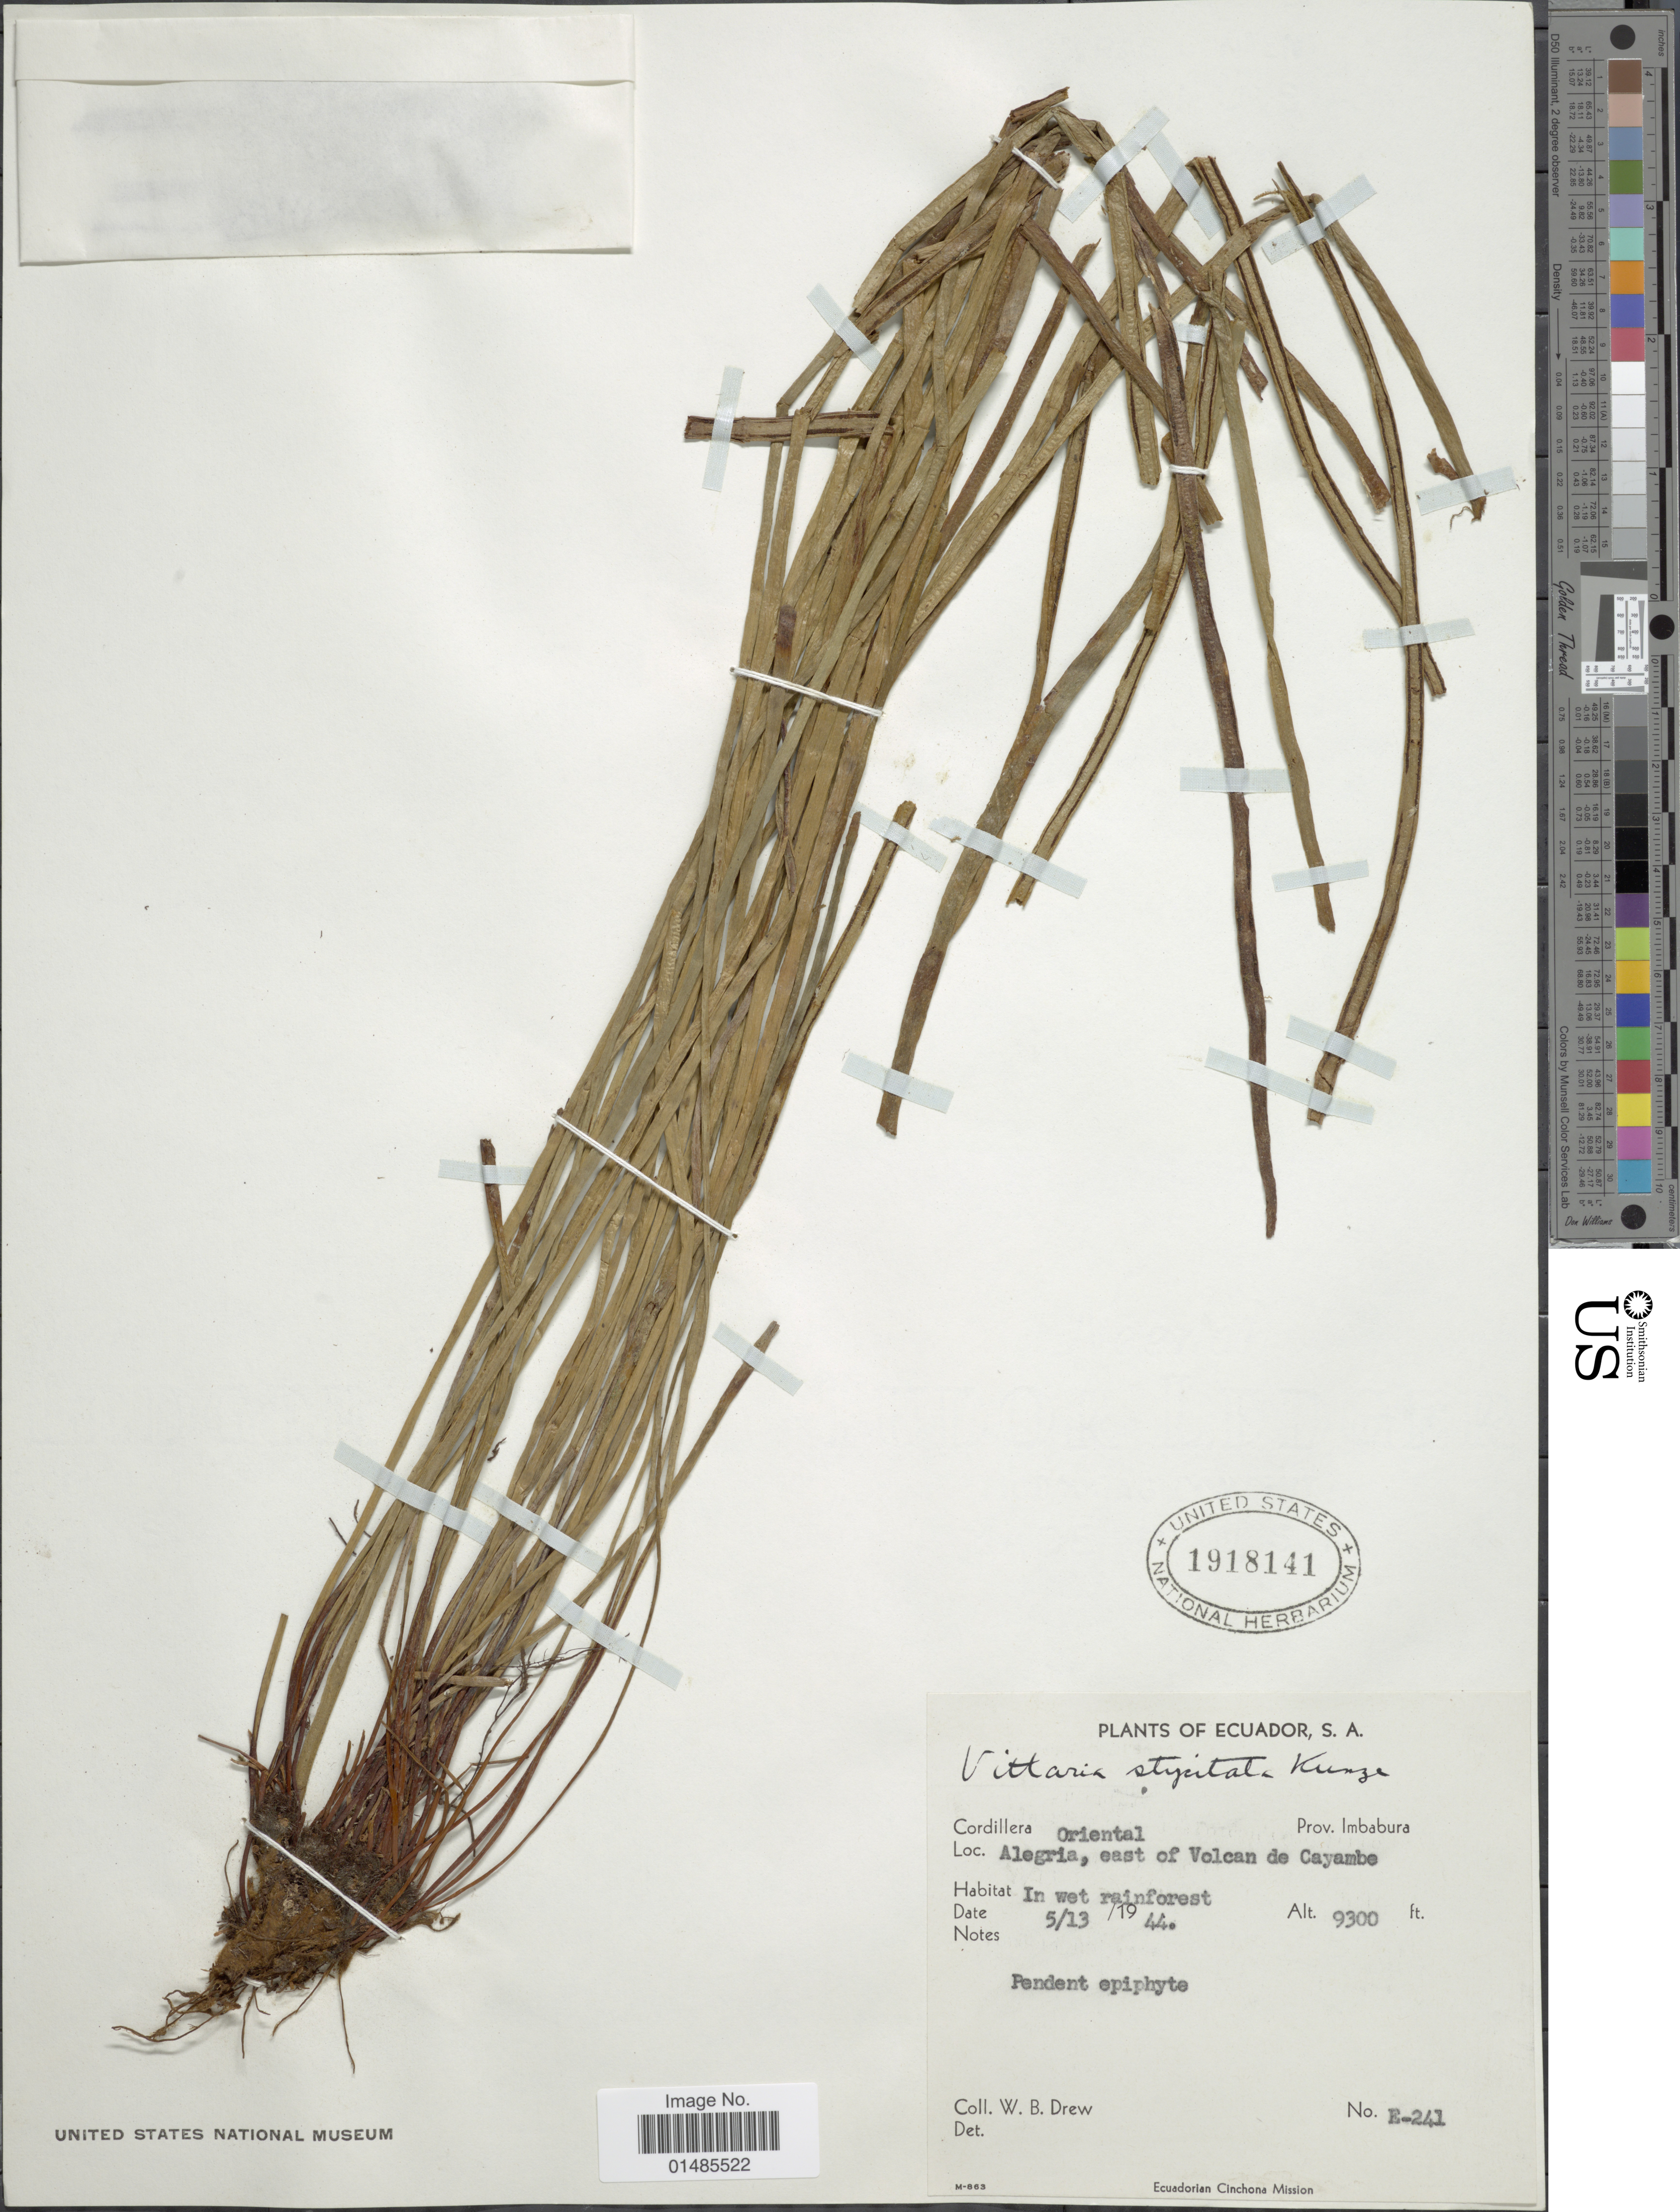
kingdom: Plantae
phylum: Tracheophyta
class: Polypodiopsida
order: Polypodiales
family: Pteridaceae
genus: Radiovittaria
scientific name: Radiovittaria stipitata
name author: (Kunze) E.H. Crane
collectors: W. B. Drew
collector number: E-241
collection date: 1944-05-13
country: Ecuador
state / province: Imbabura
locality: Cordillera Oriental. Alegria, east of Volcan de Cayambe.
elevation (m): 2835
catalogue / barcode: US 1918141